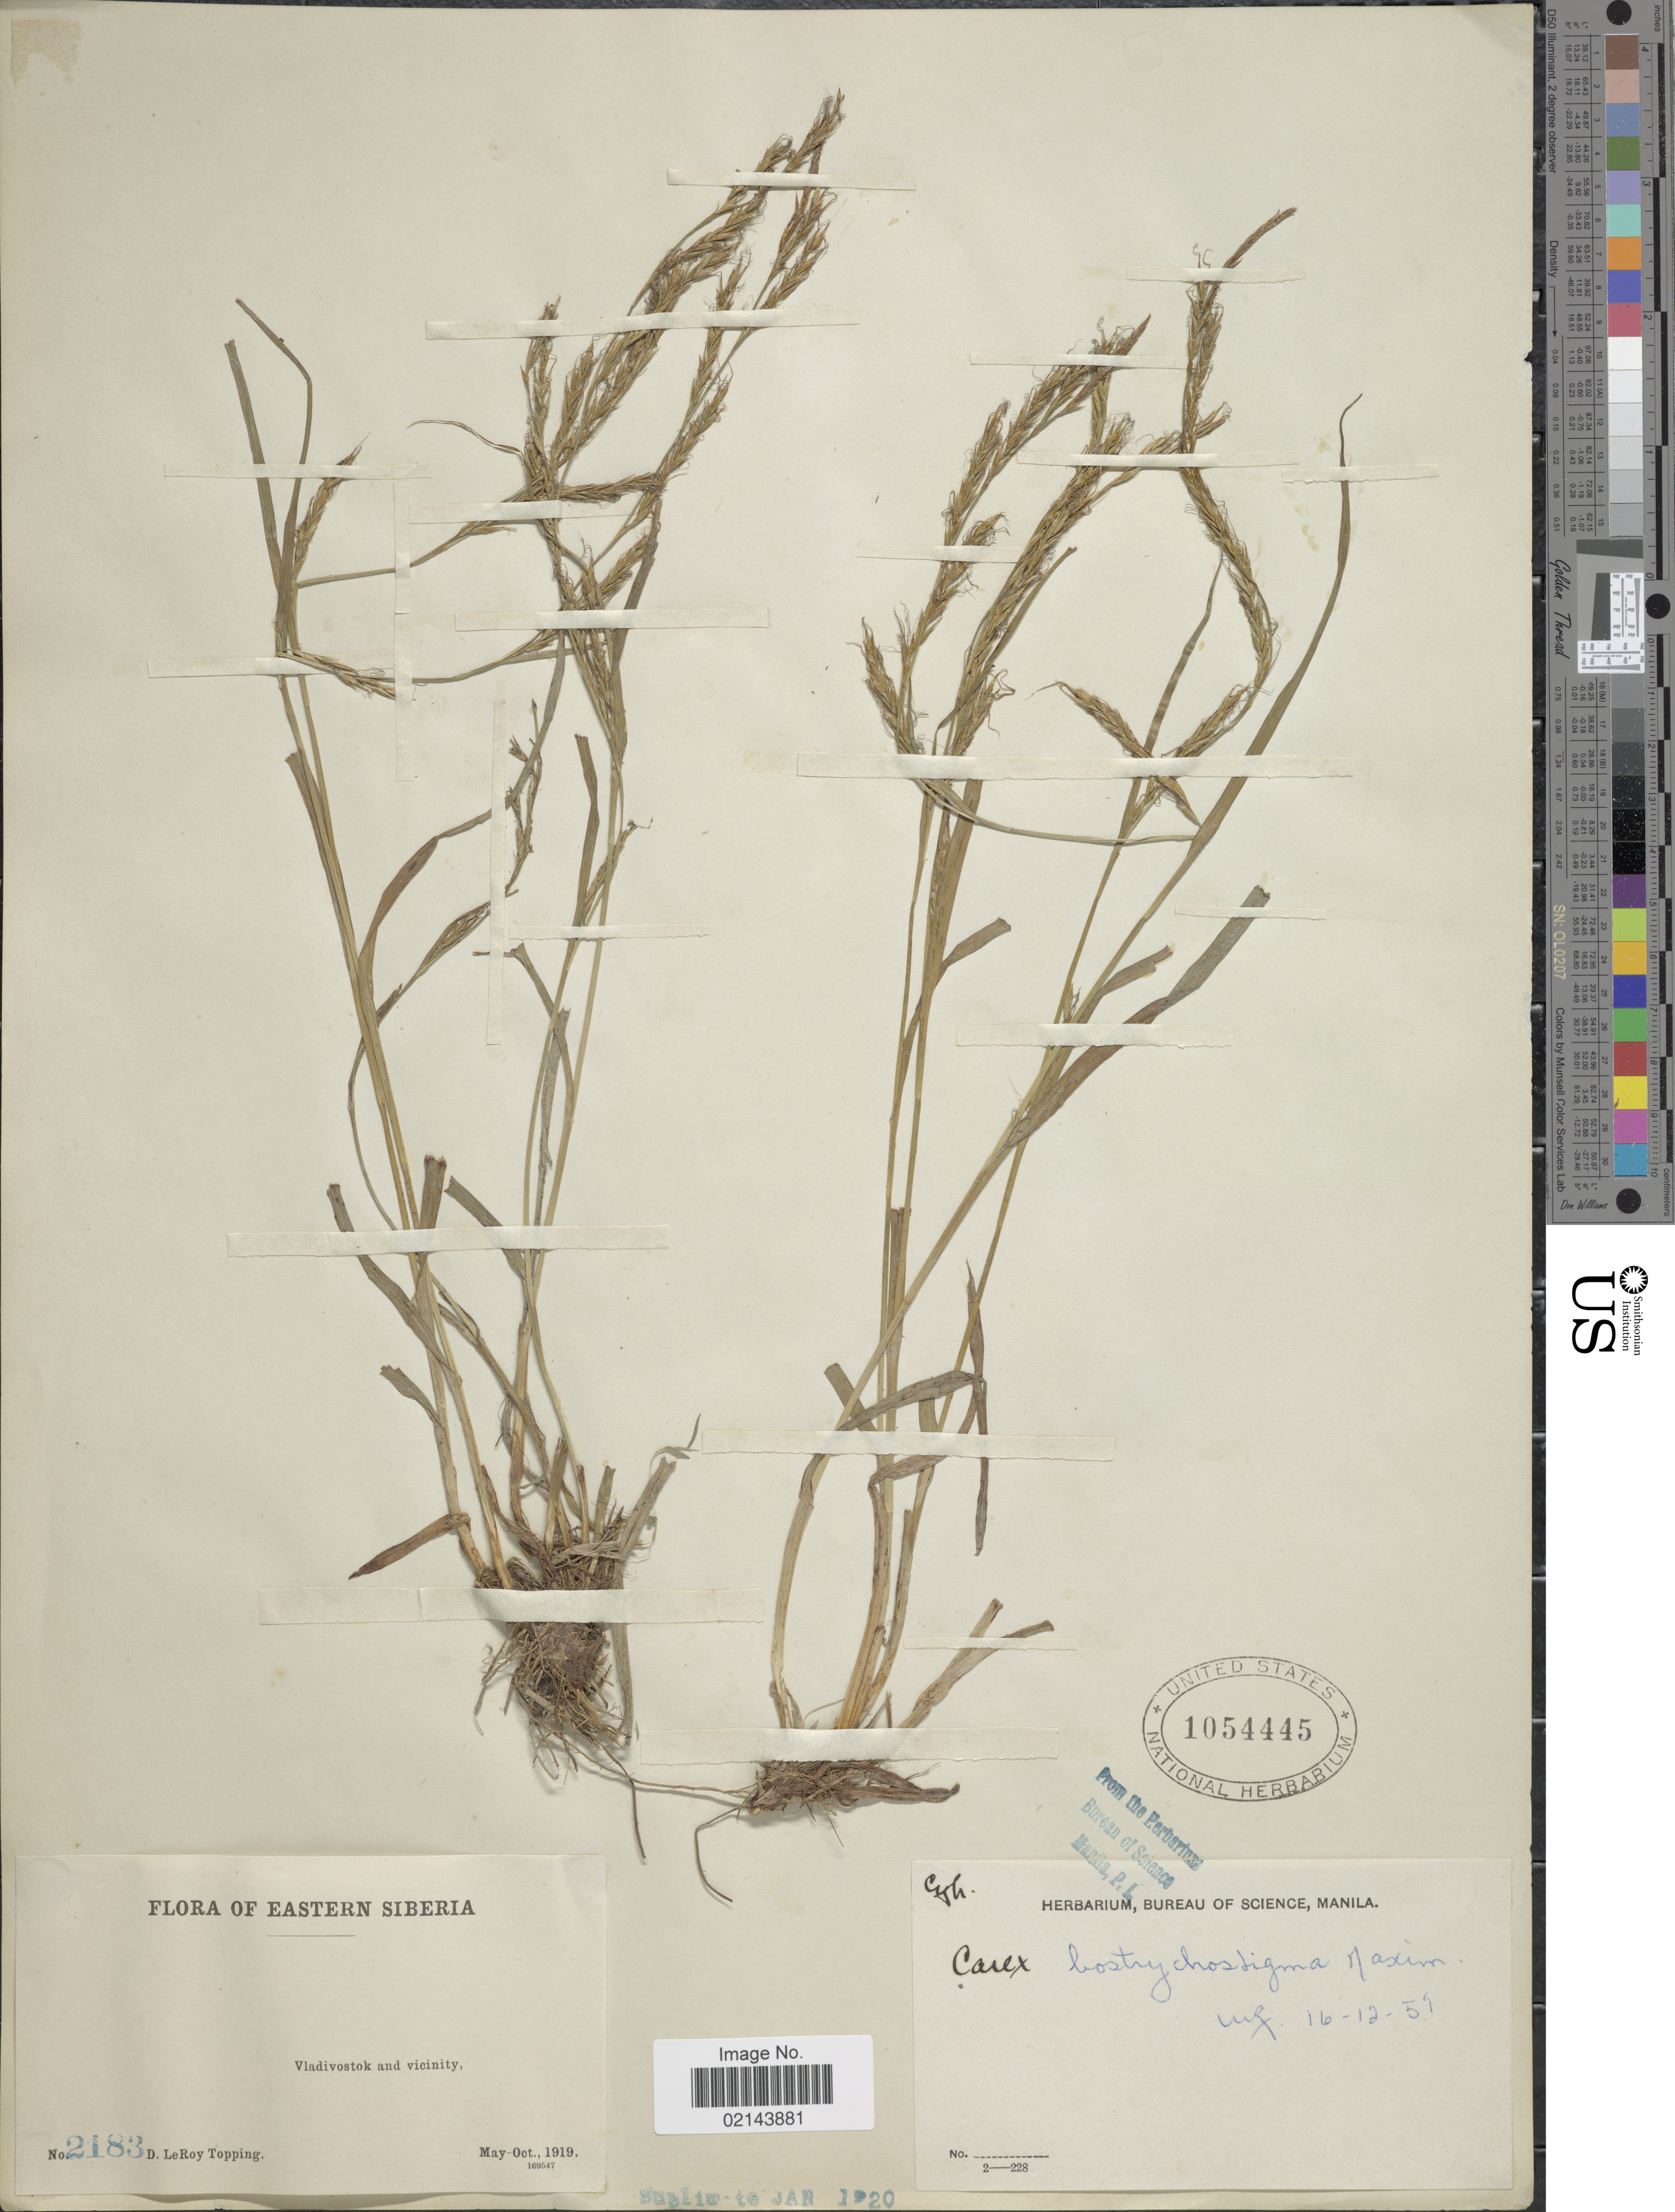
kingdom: Plantae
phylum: Tracheophyta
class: Liliopsida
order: Poales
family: Cyperaceae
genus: Carex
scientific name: Carex bostrychostigma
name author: Maxim.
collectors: D. L. Topping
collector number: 2183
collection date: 1919-05/1919-10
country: Russian Federation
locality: Eastern Siberia. Vladivostok and vicinity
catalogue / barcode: US 1054445